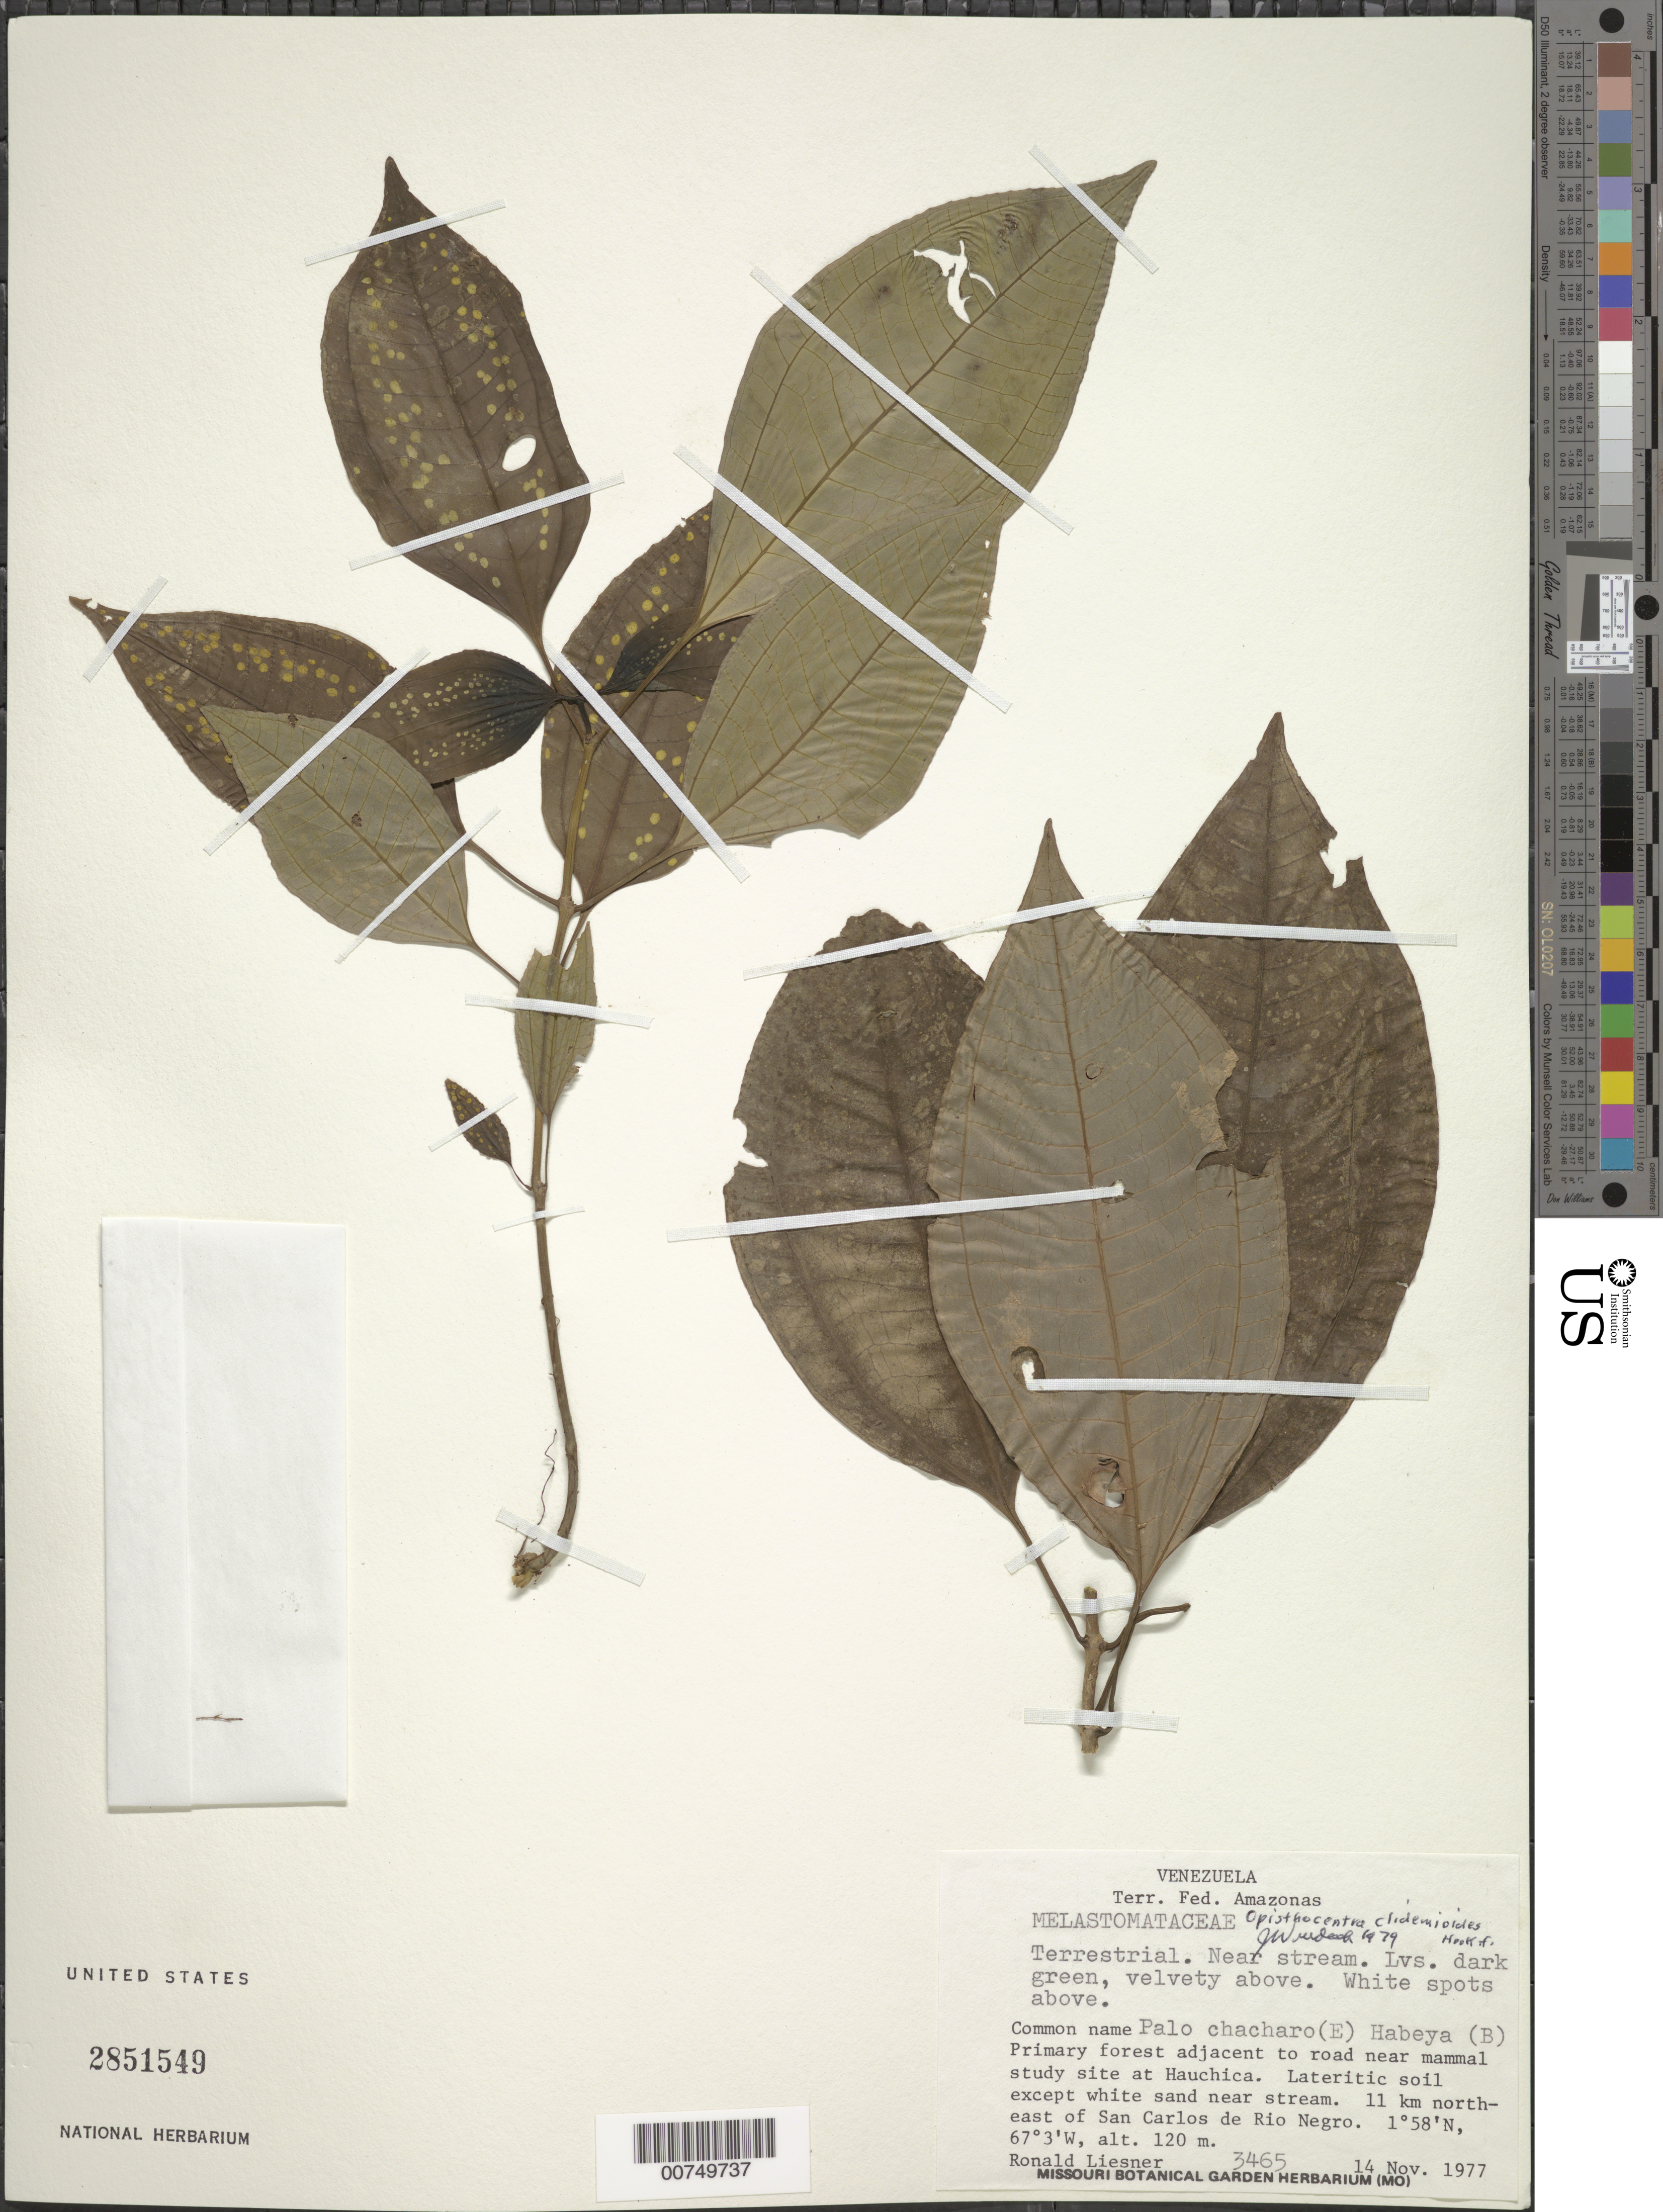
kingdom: Plantae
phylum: Tracheophyta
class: Magnoliopsida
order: Myrtales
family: Melastomataceae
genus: Opisthocentra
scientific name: Opisthocentra clidemioides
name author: Hook. f.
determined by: Wurdack, John J., (US), US (UNITED STATES)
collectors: R. L. Liesner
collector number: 3465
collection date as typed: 14-Nov-77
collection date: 1977-11-14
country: Venezuela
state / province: Amazonas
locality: San Carlos de Río Negro, 11 km NE of; mammal study site at Hauchica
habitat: Primary forest on lateritic soil, near stream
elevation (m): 120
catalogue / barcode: US 2851549